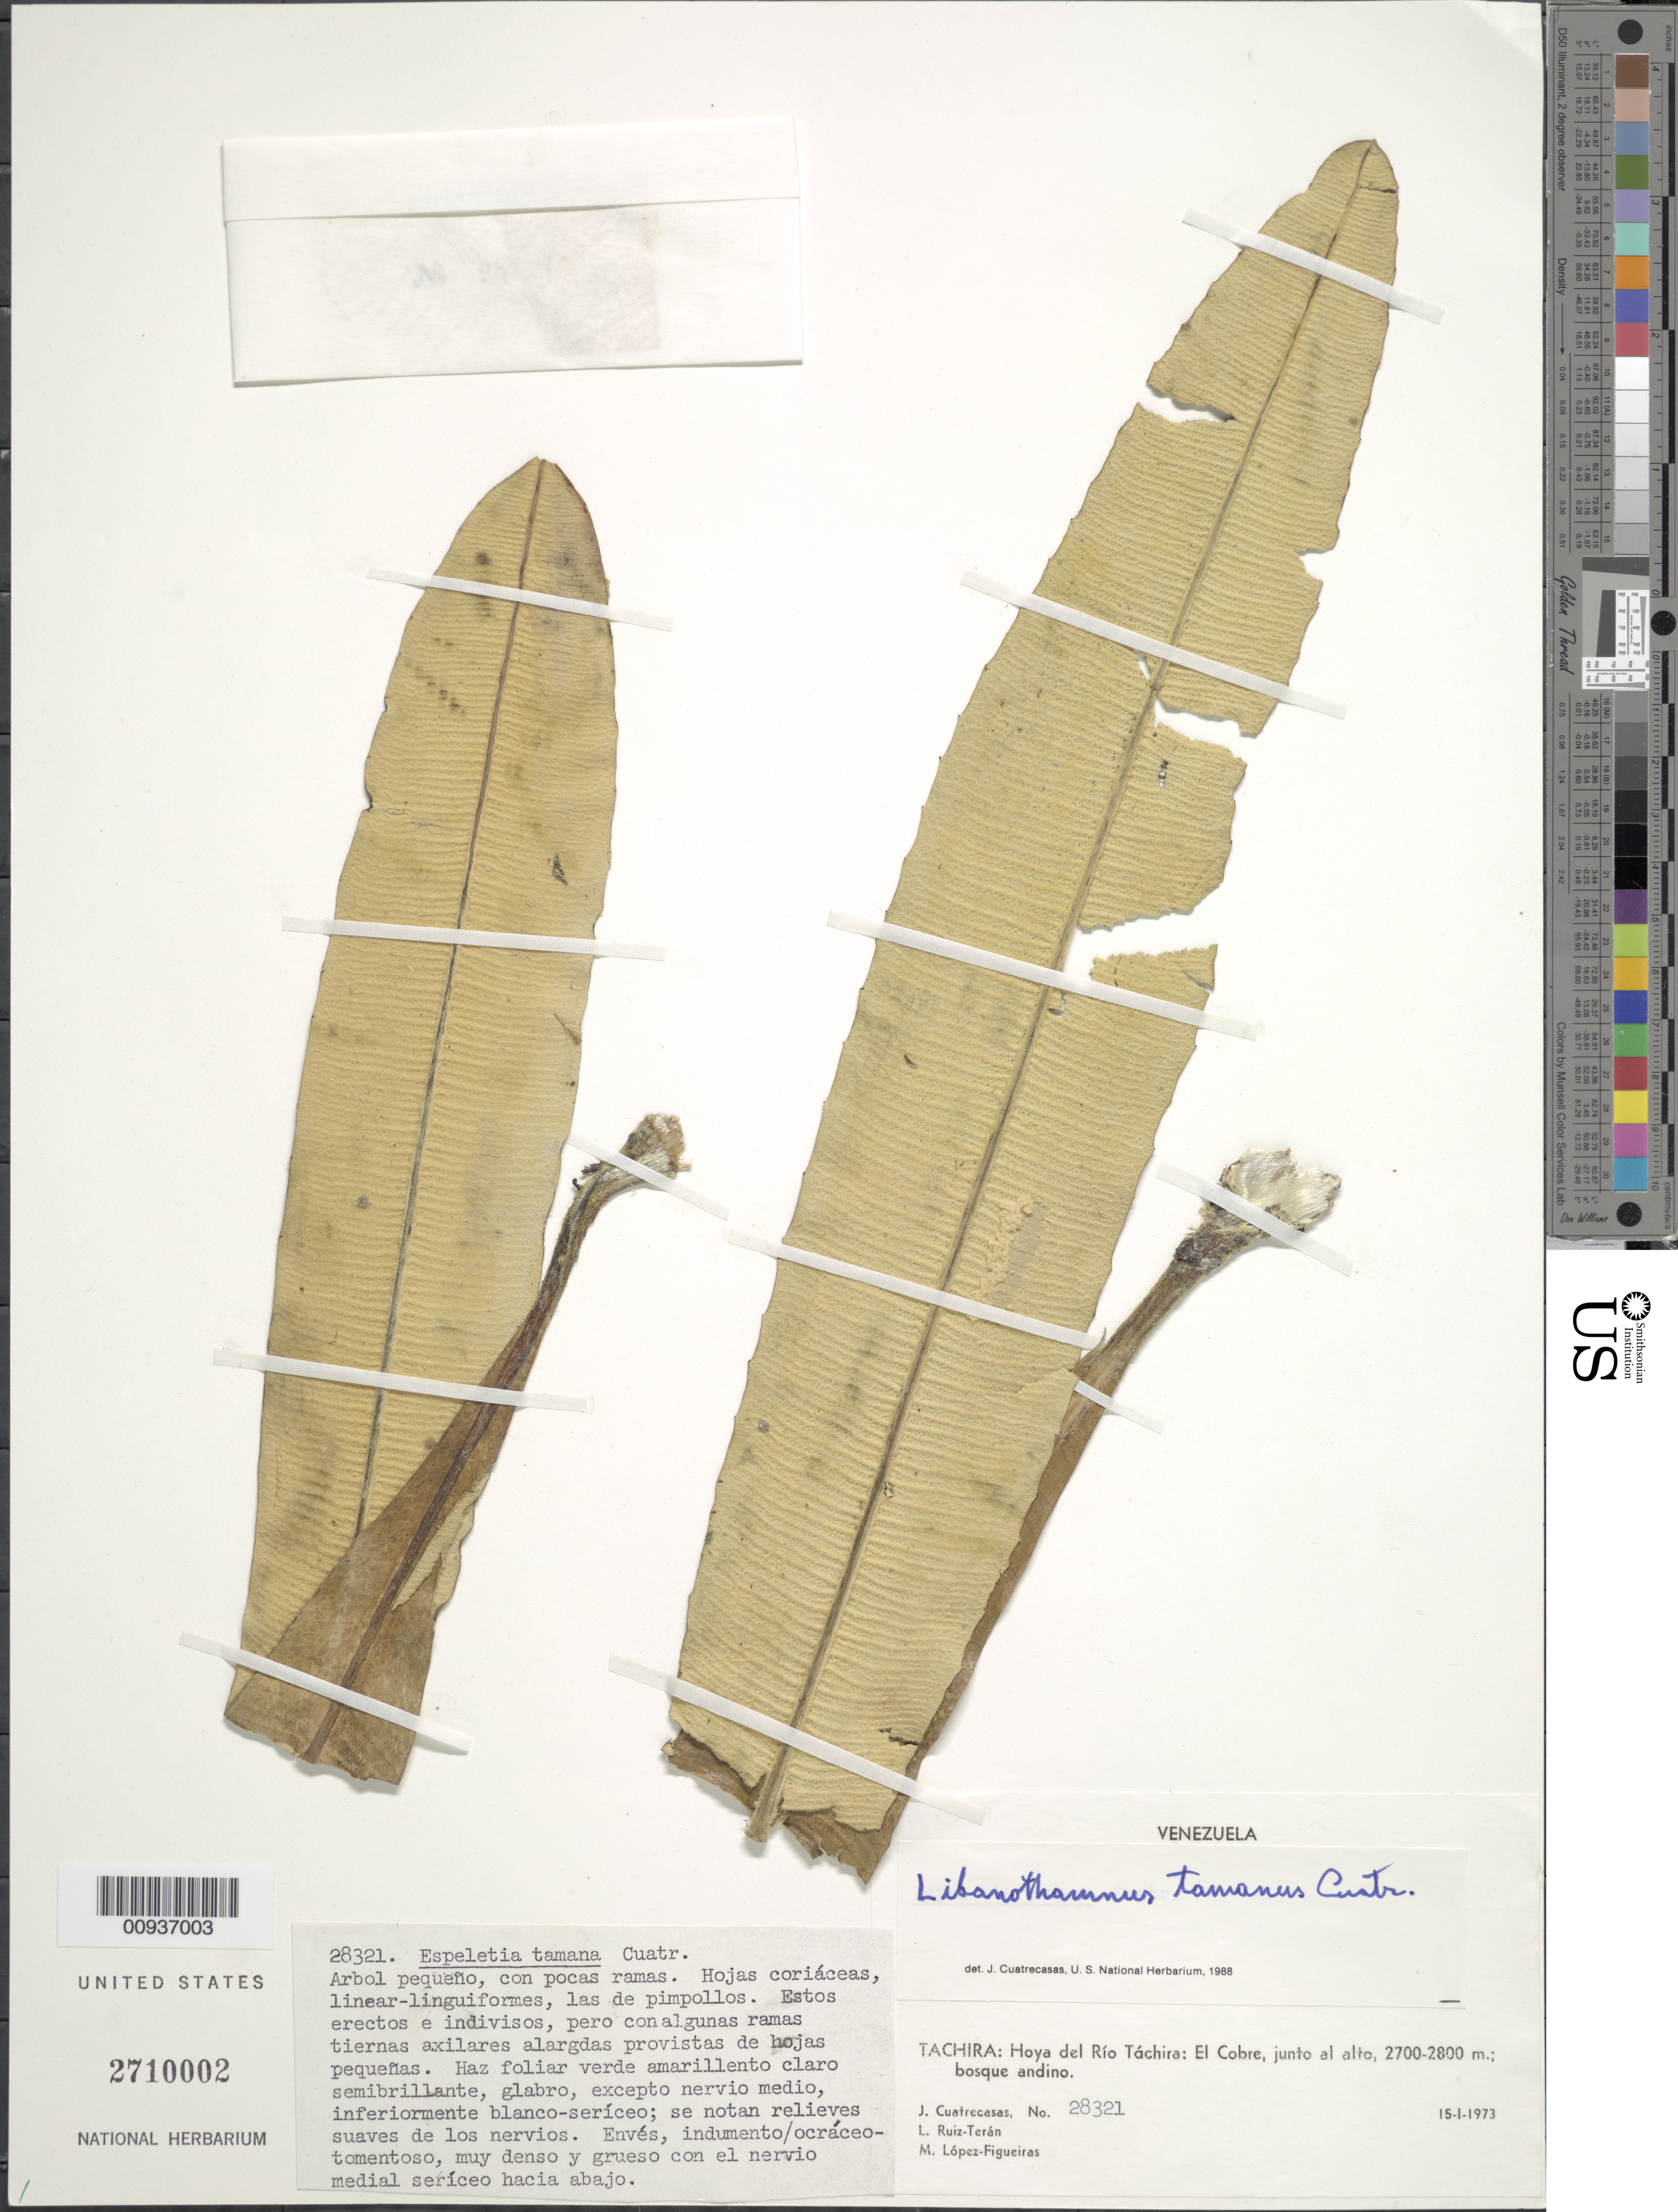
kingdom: Plantae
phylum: Tracheophyta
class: Magnoliopsida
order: Asterales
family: Asteraceae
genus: Libanothamnus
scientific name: Libanothamnus tamanus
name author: (Cuatrec.) Cuatrec.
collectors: J. Cuatrecasas, L. E. Ruíz-Terán & M. López Figueiras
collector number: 28321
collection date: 1973-01-15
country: Venezuela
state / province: Táchira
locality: Hoya del Río Táchira, El Cobre, junto al alto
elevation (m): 2700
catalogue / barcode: US 2710002